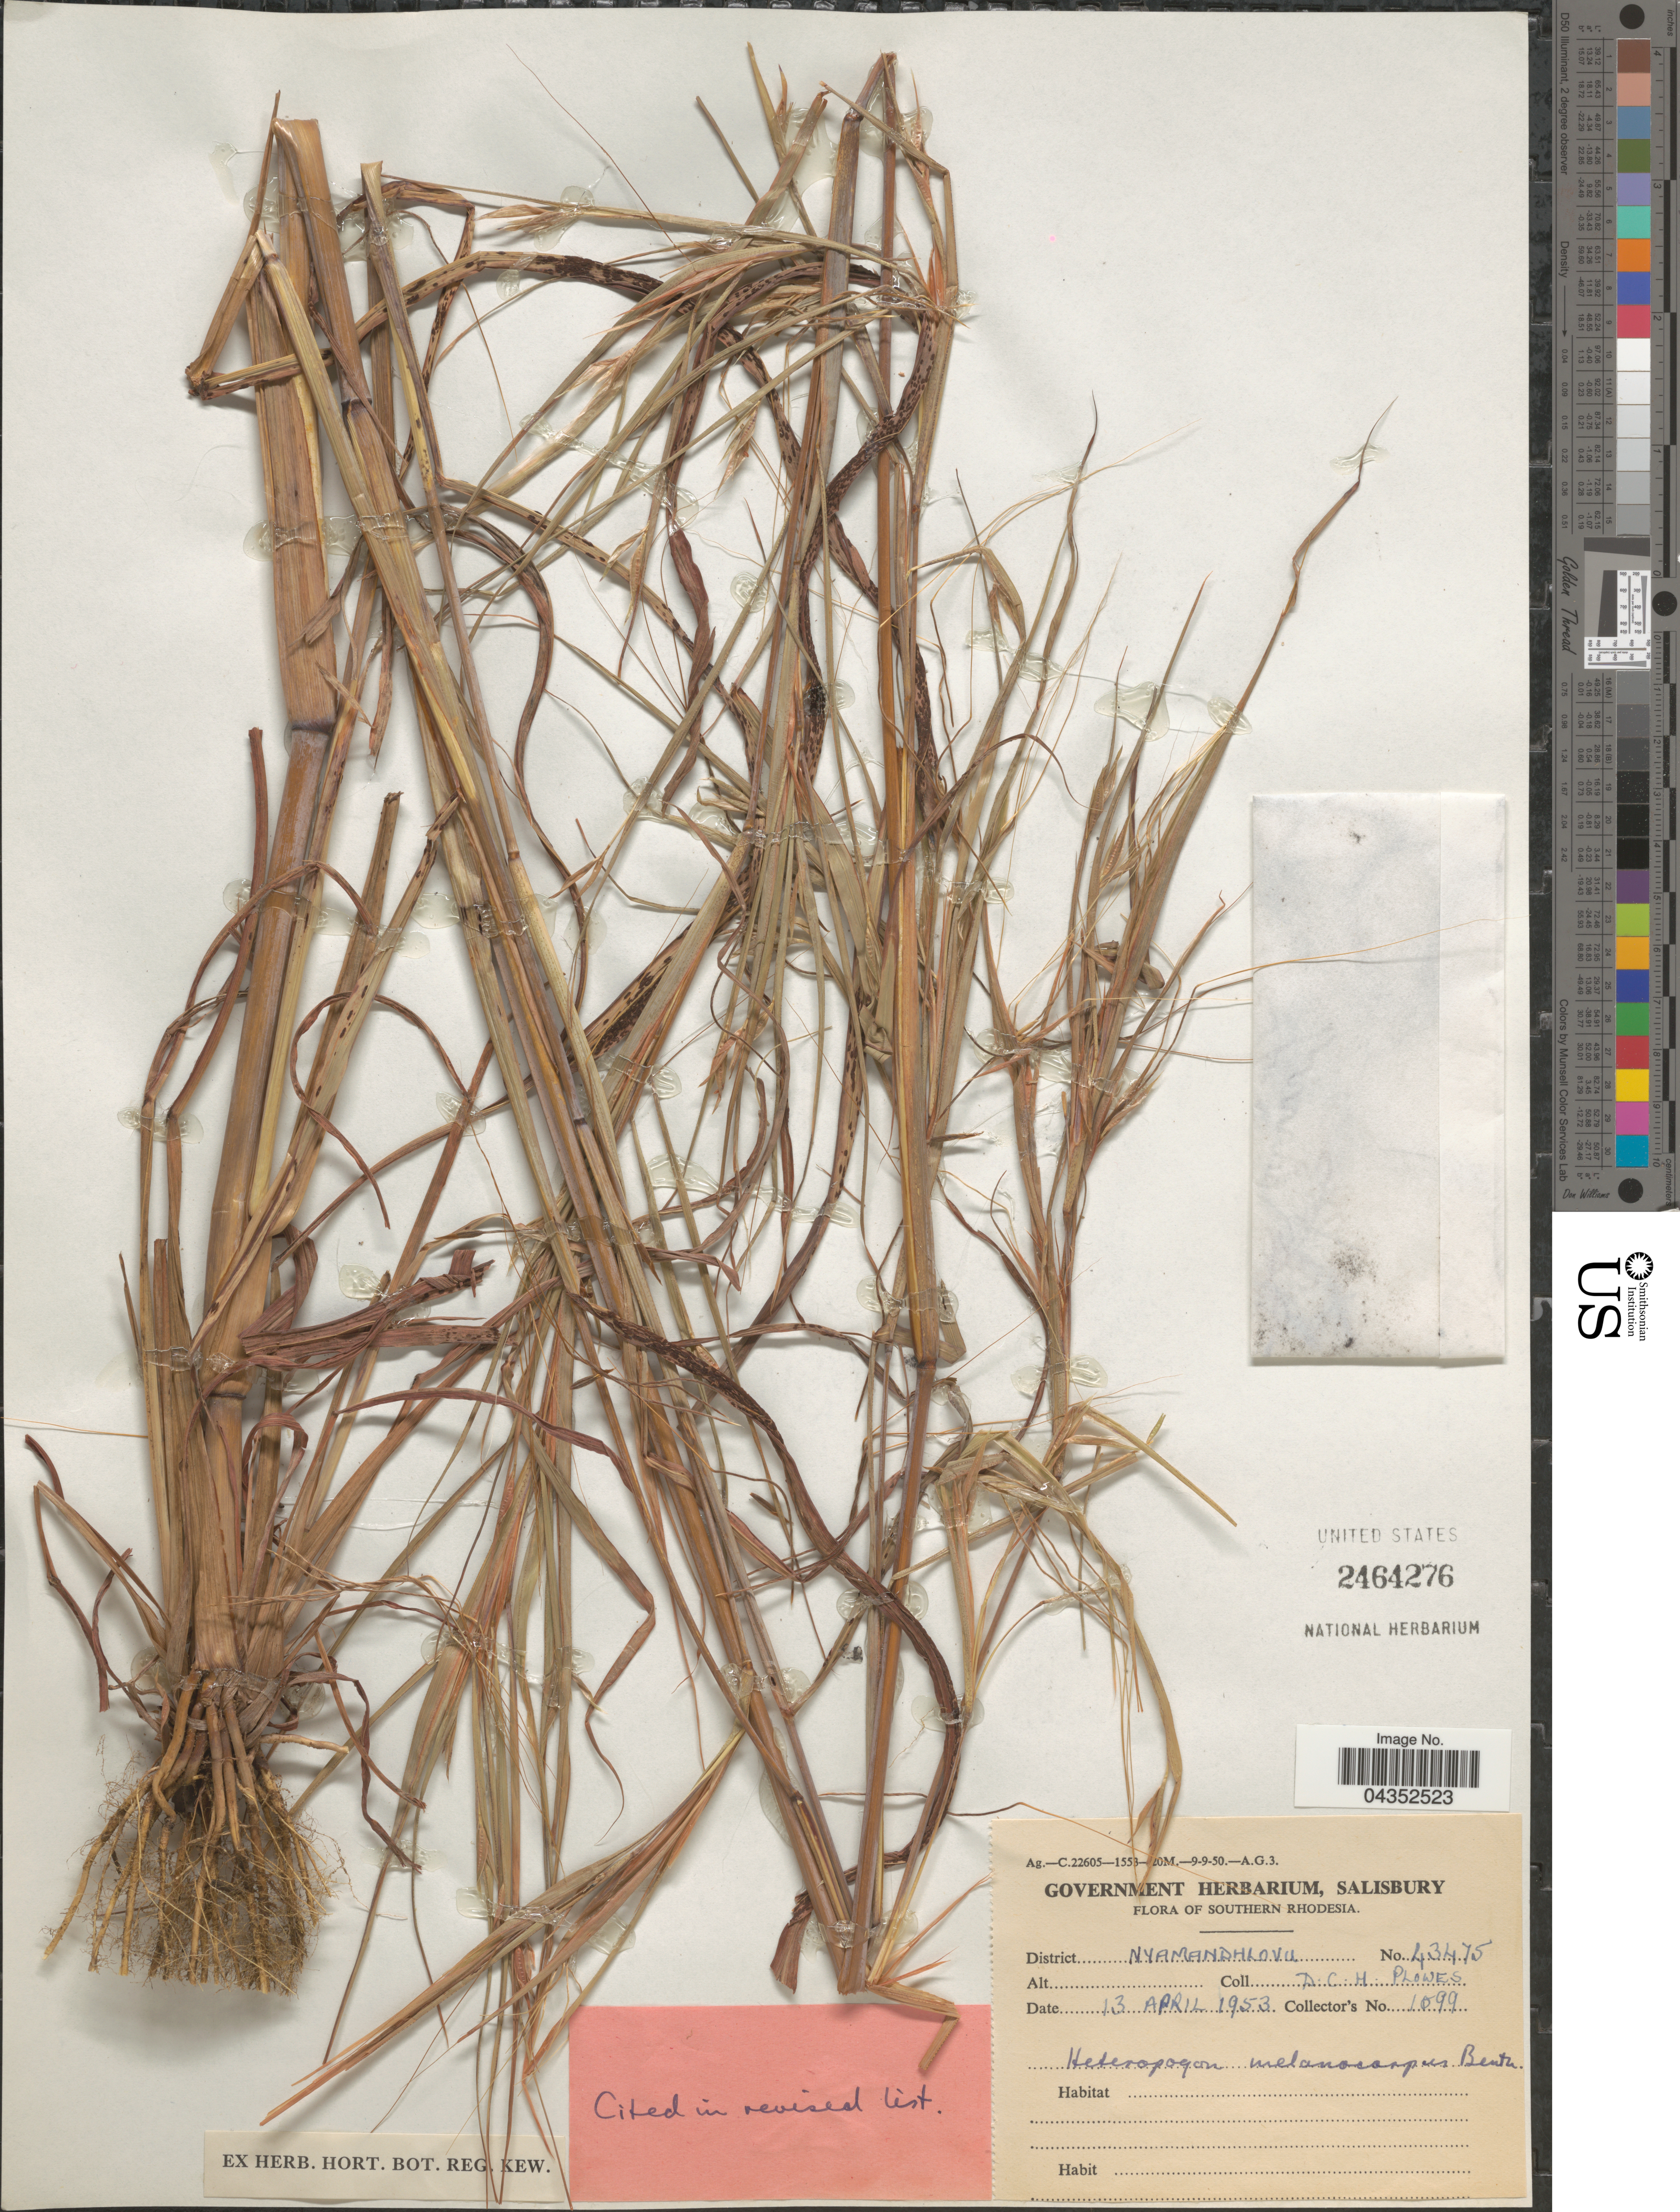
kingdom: Plantae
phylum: Tracheophyta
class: Liliopsida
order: Poales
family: Poaceae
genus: Heteropogon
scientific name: Heteropogon melanocarpus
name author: (Elliott) Benth.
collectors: D. Plowes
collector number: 43475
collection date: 1953-04-13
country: Zimbabwe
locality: Southern Rhodesia. District Nyamandhlovu.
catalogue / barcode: US 2464276